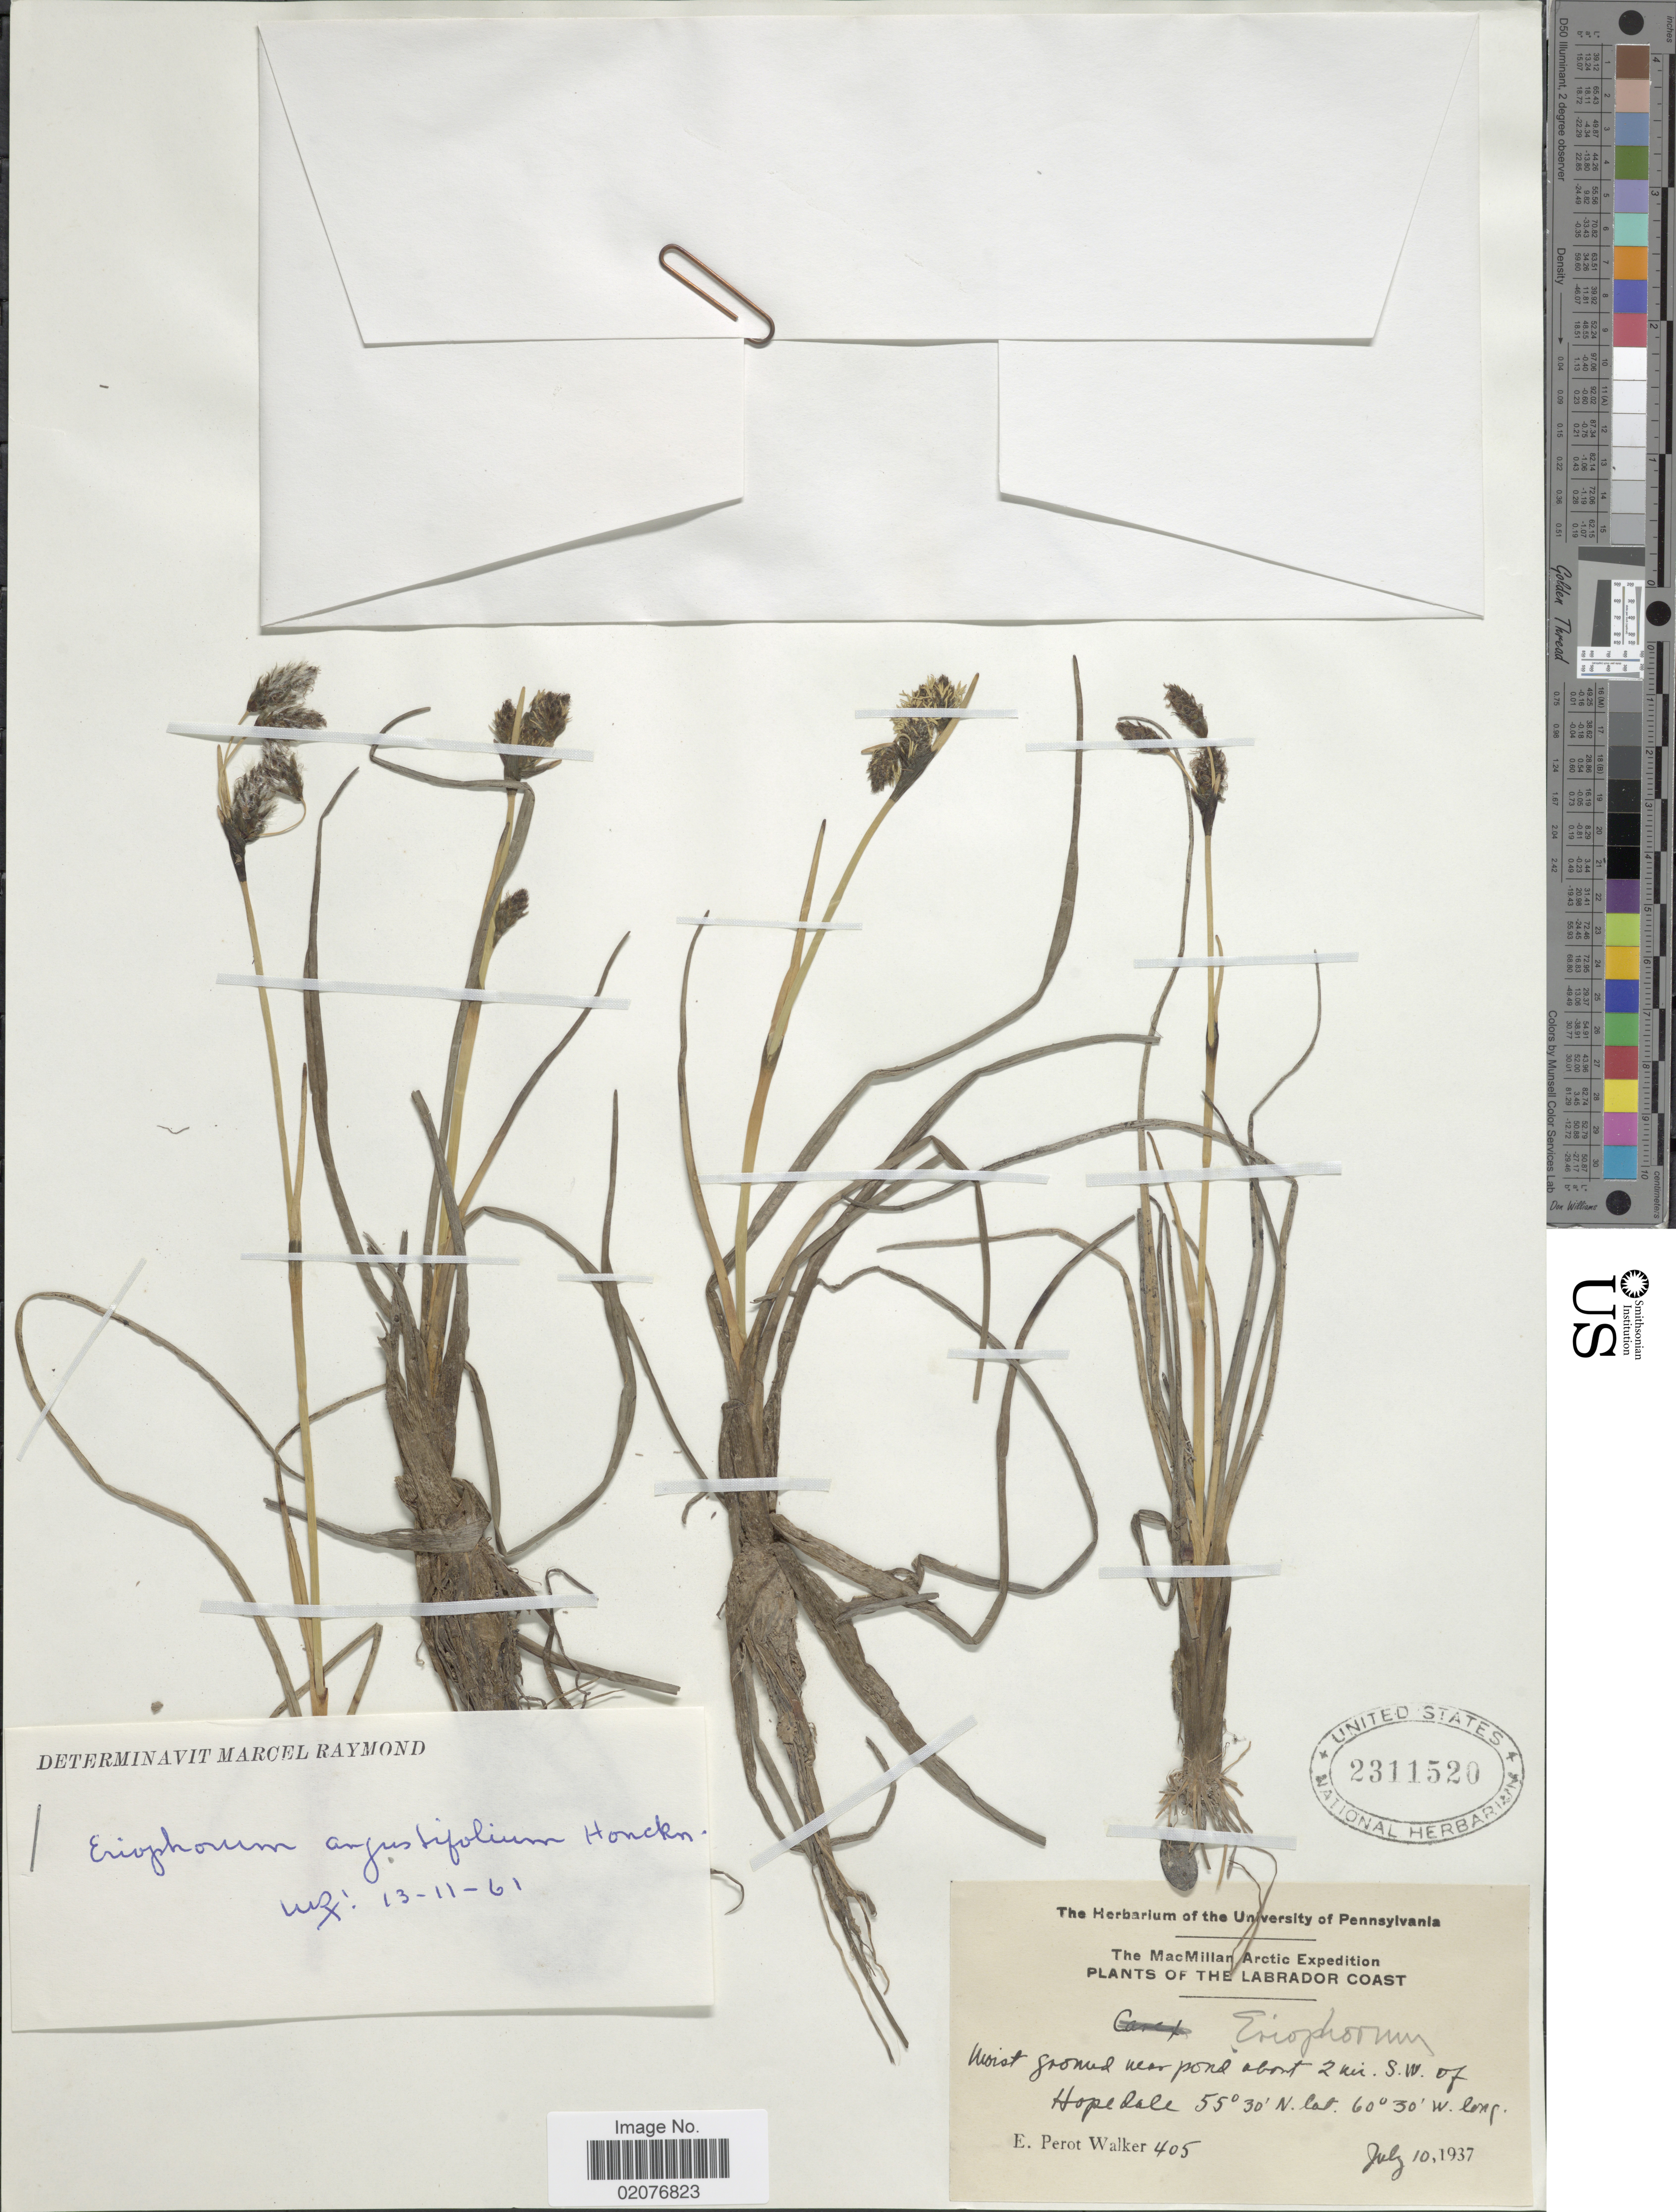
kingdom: Plantae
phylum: Tracheophyta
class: Liliopsida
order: Poales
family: Cyperaceae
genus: Eriophorum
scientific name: Eriophorum angustifolium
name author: Honck.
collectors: E. P. Walker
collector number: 405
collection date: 1937-07-10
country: Canada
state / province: Newfoundland and Labrador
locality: The Labrador Coast, Moist ground near pond about 2 mi S.W. of Hopedale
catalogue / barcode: US 2311520